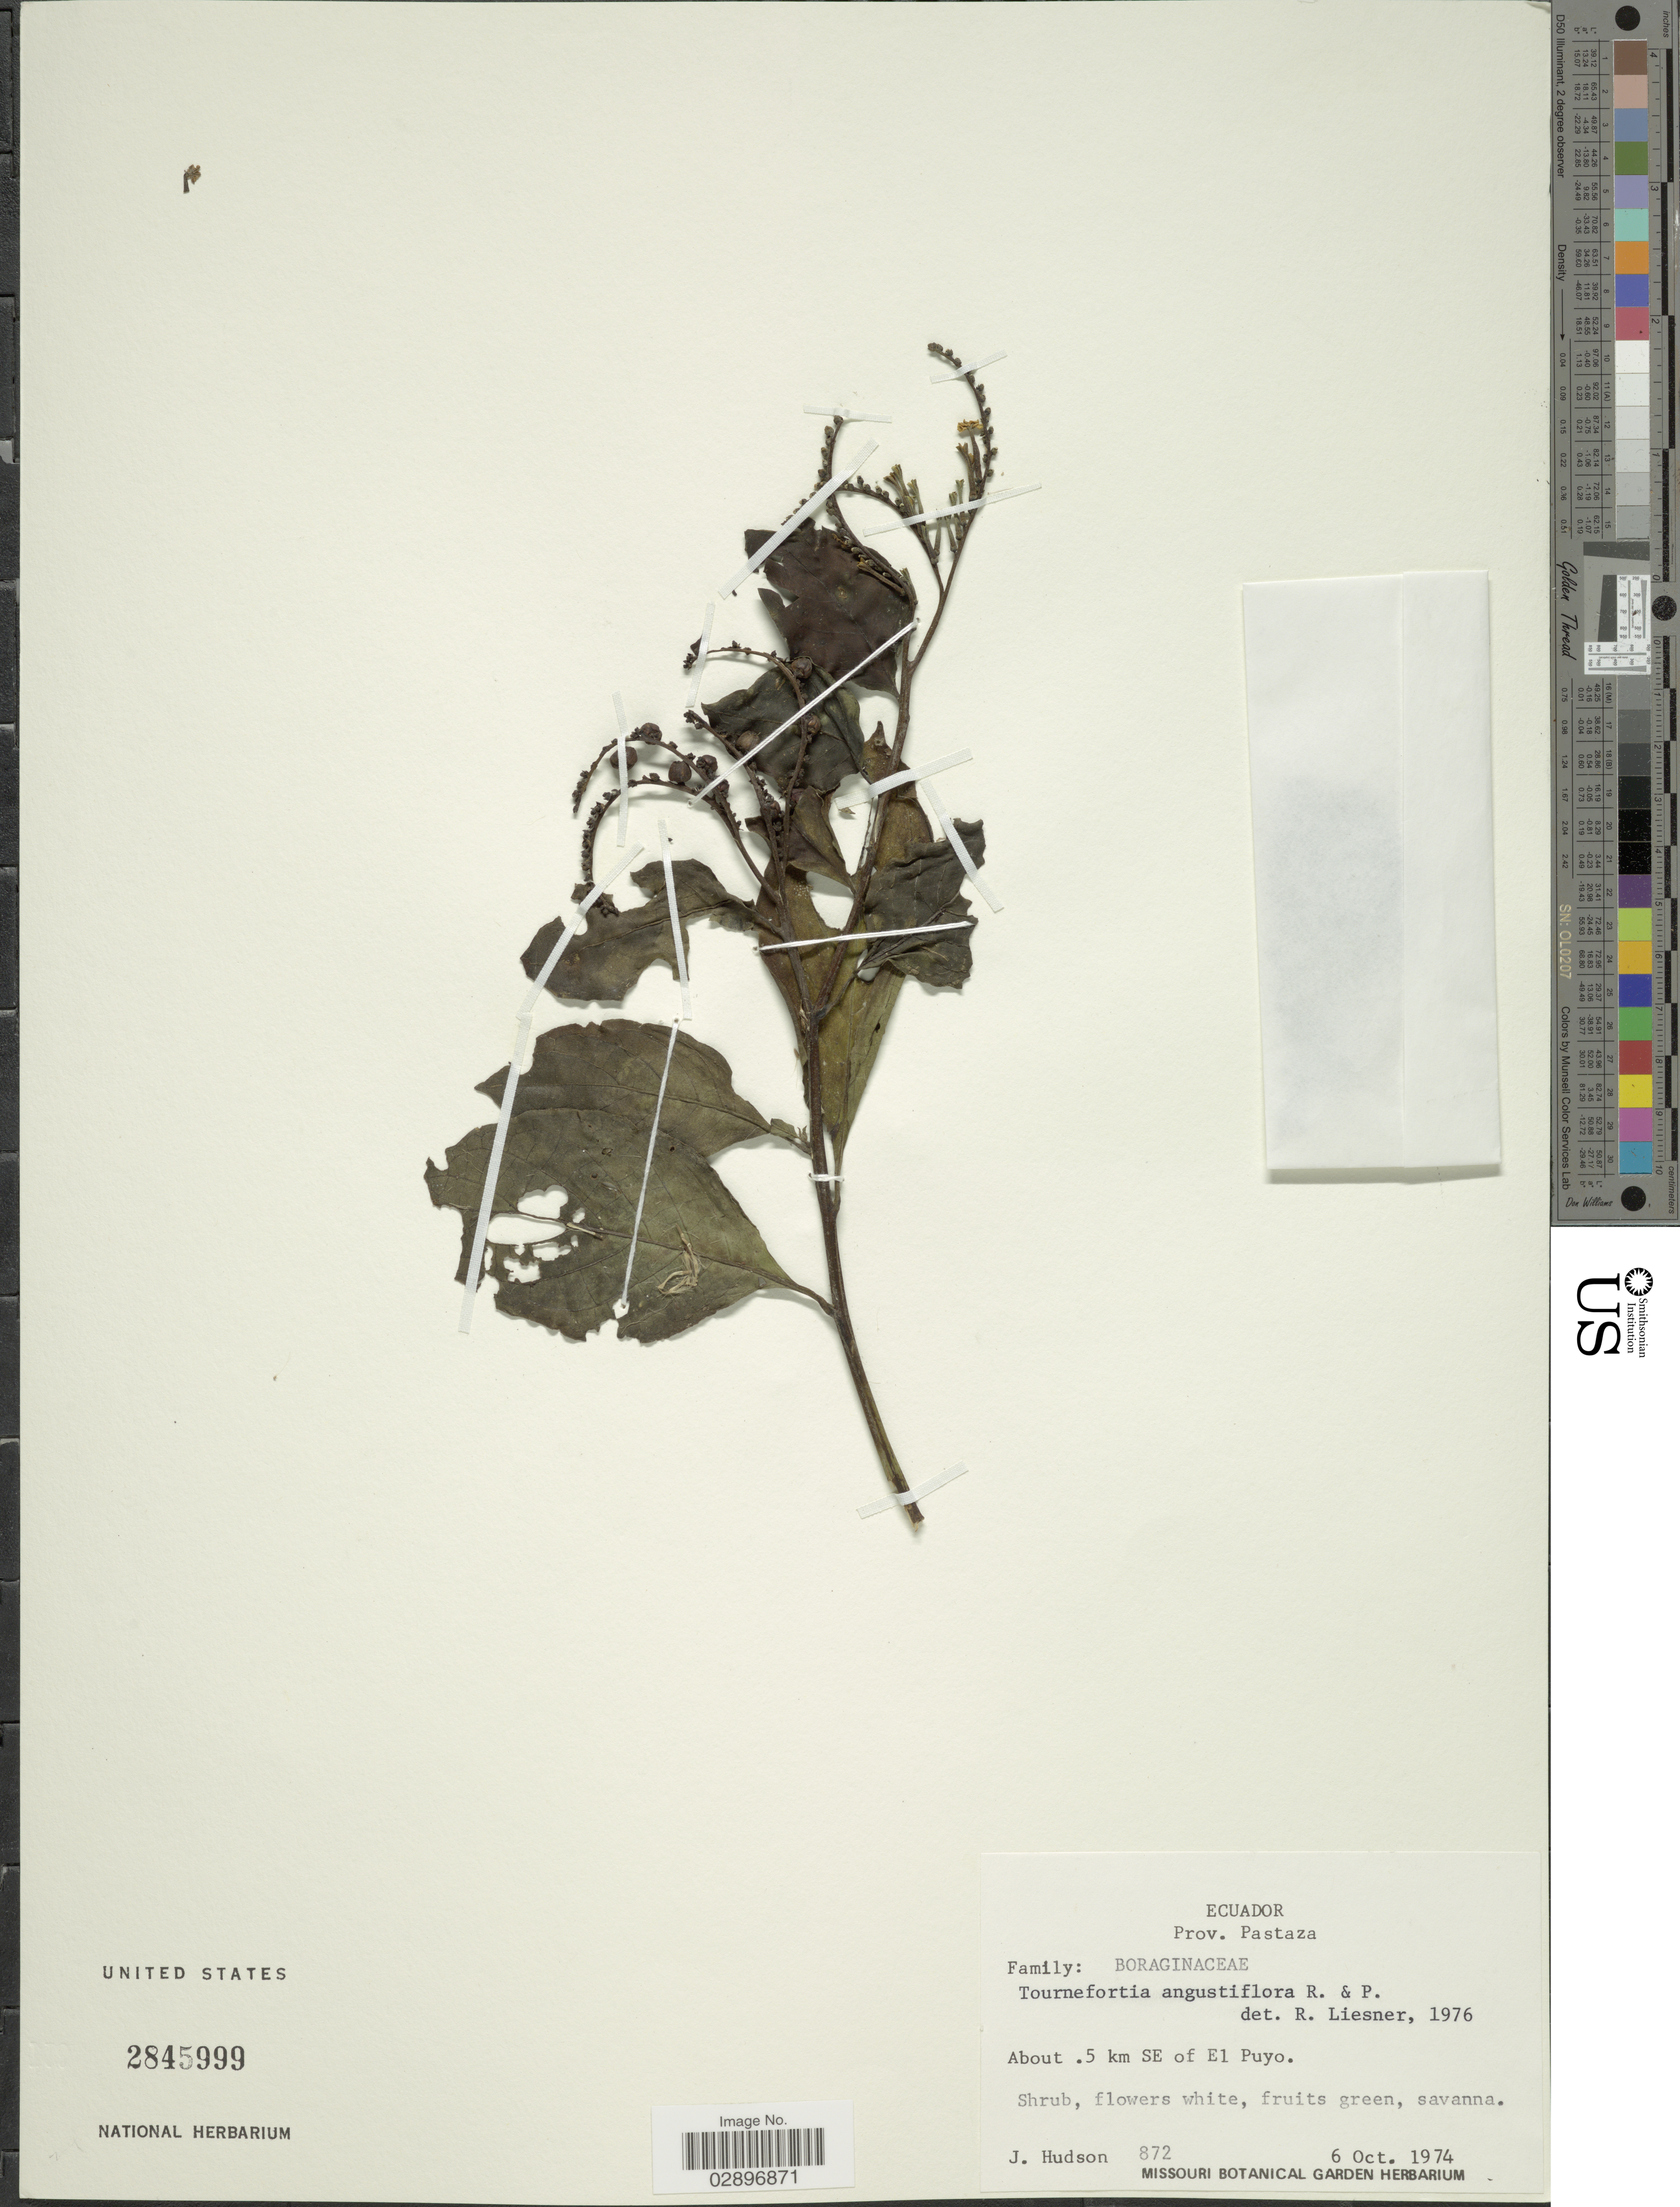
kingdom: Plantae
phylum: Tracheophyta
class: Magnoliopsida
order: Boraginales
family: Heliotropiaceae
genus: Tournefortia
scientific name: Tournefortia angustiflora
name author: Ruiz & Pav.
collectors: J. Hudson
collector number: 872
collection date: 1974-10-06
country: Ecuador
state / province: Pastaza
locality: About .5 km SE of El Puyo.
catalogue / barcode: US 2845999